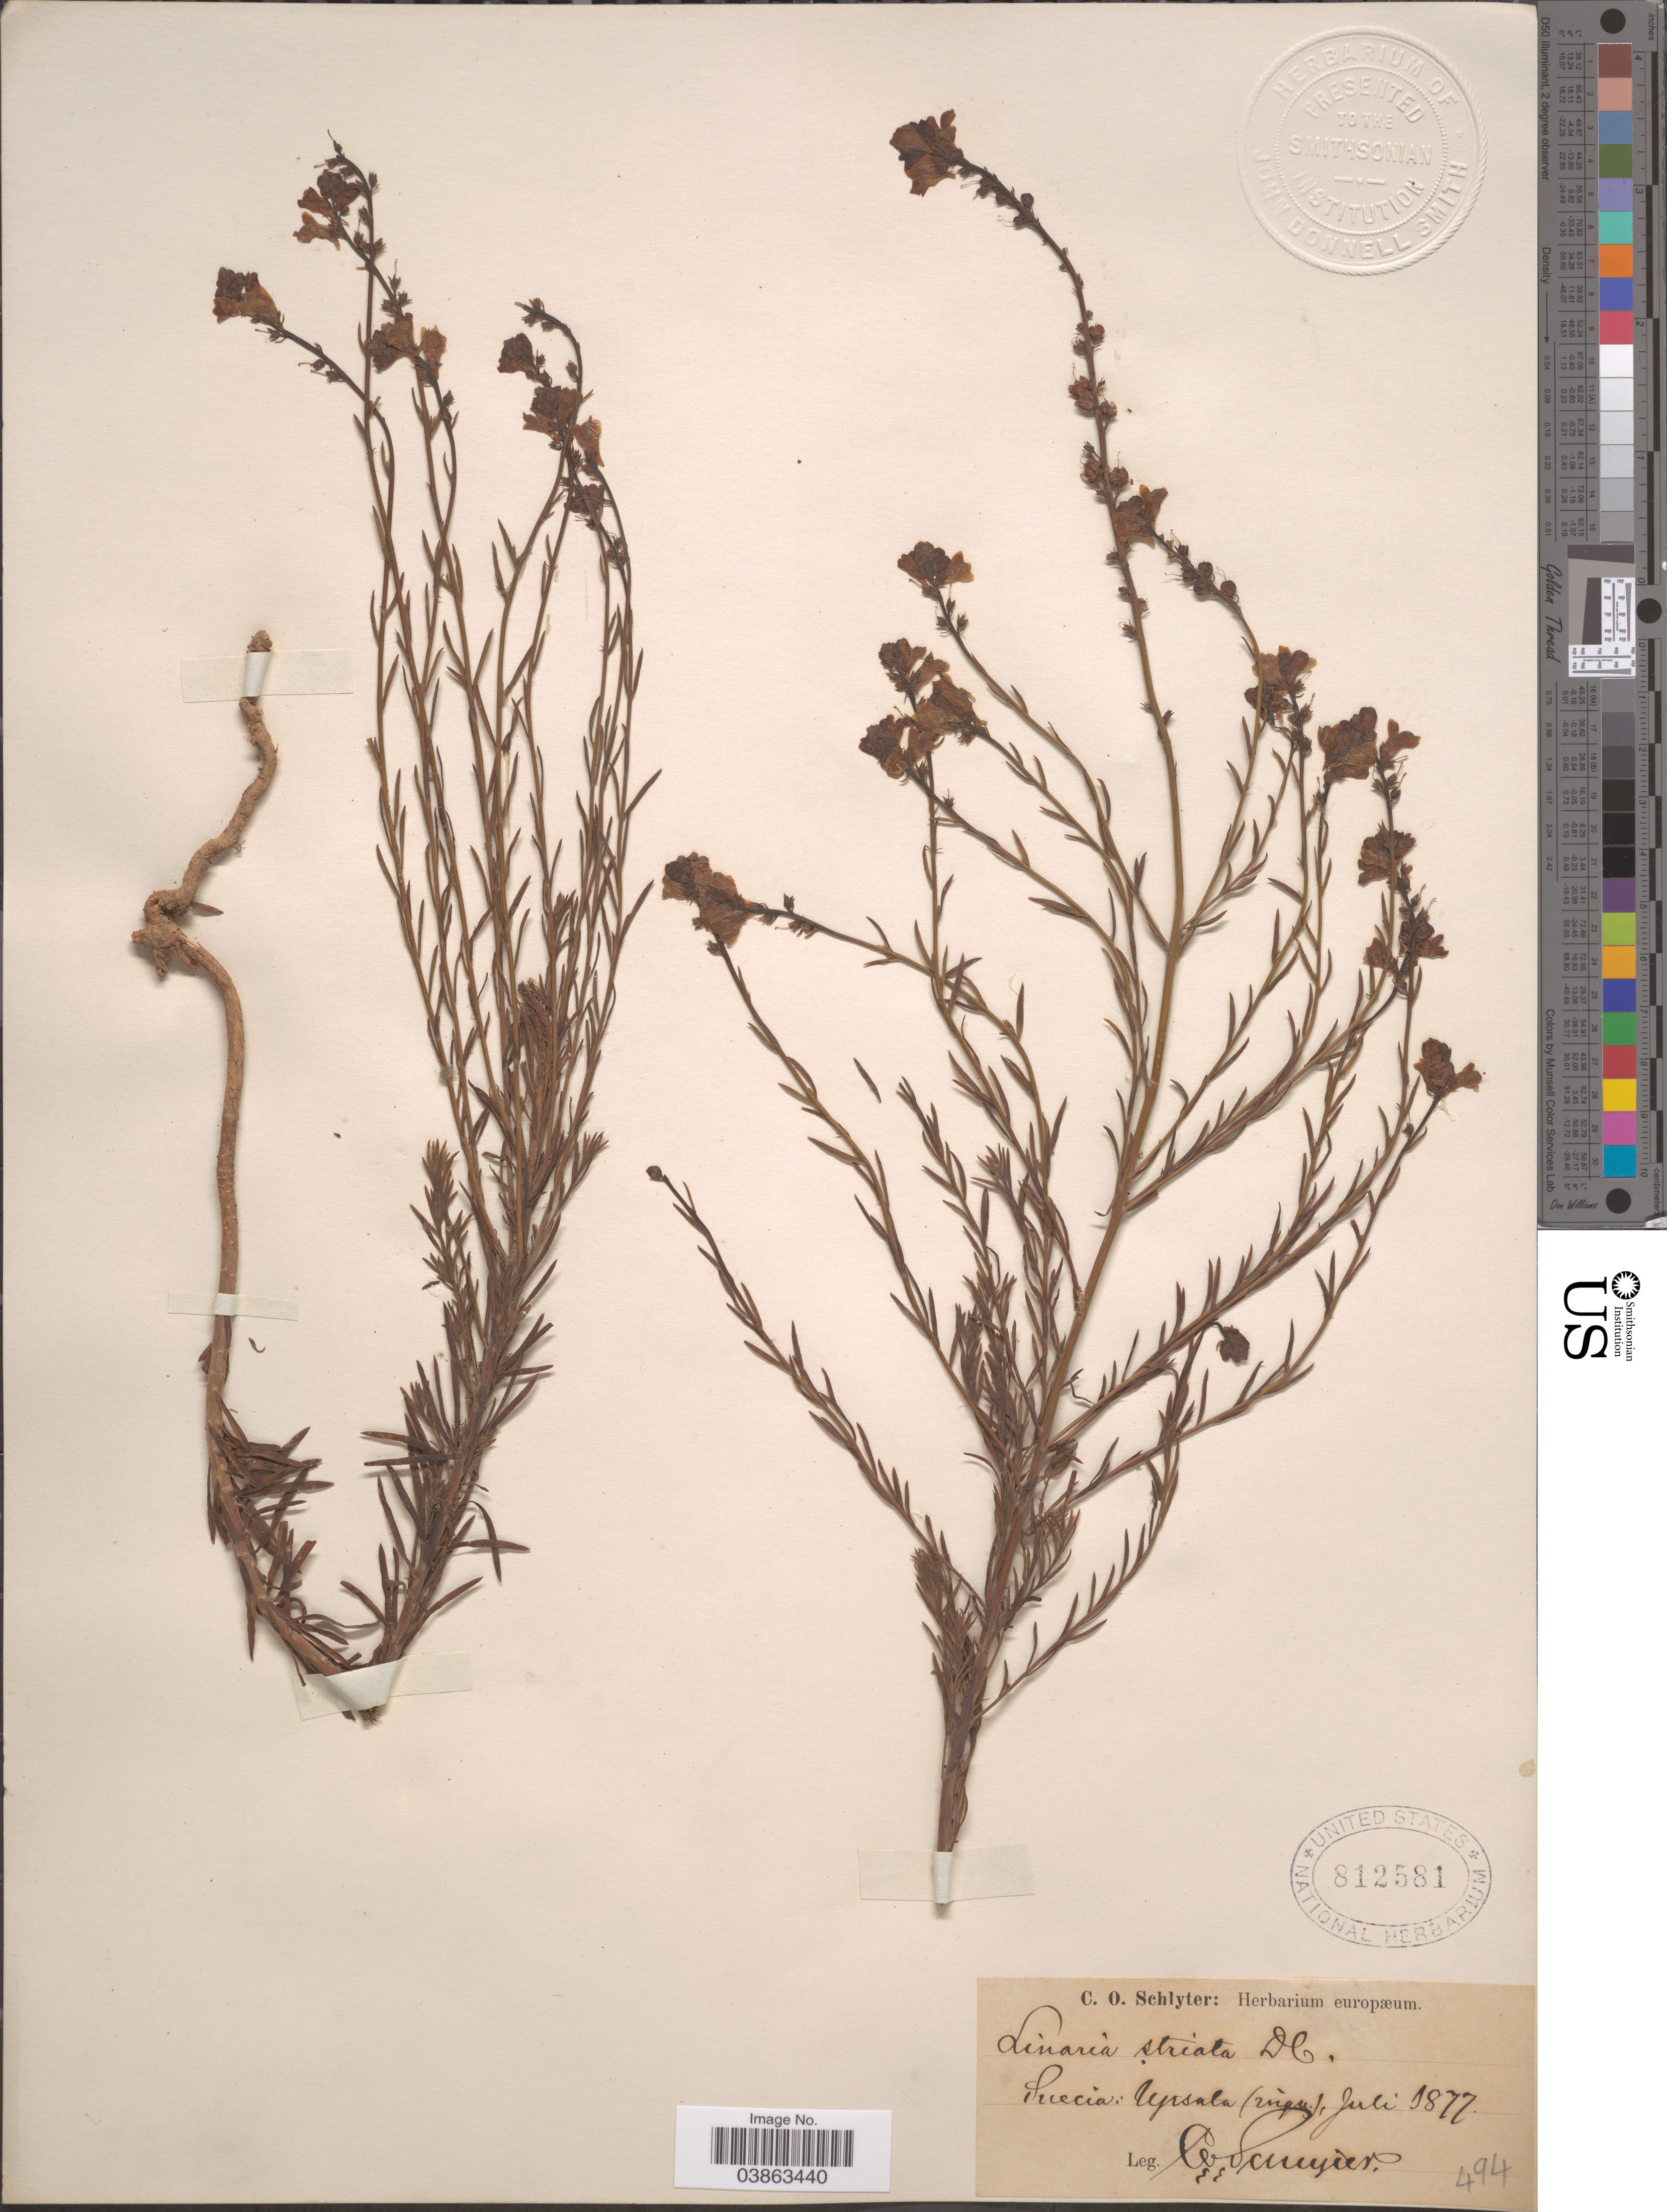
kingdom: Plantae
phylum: Tracheophyta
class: Magnoliopsida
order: Lamiales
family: Plantaginaceae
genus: Linaria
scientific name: Linaria striata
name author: (Lam.) DC.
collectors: C. Schlyter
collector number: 494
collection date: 1877-07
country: Sweden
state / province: Uppsala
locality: Upsala.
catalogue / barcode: US 812581